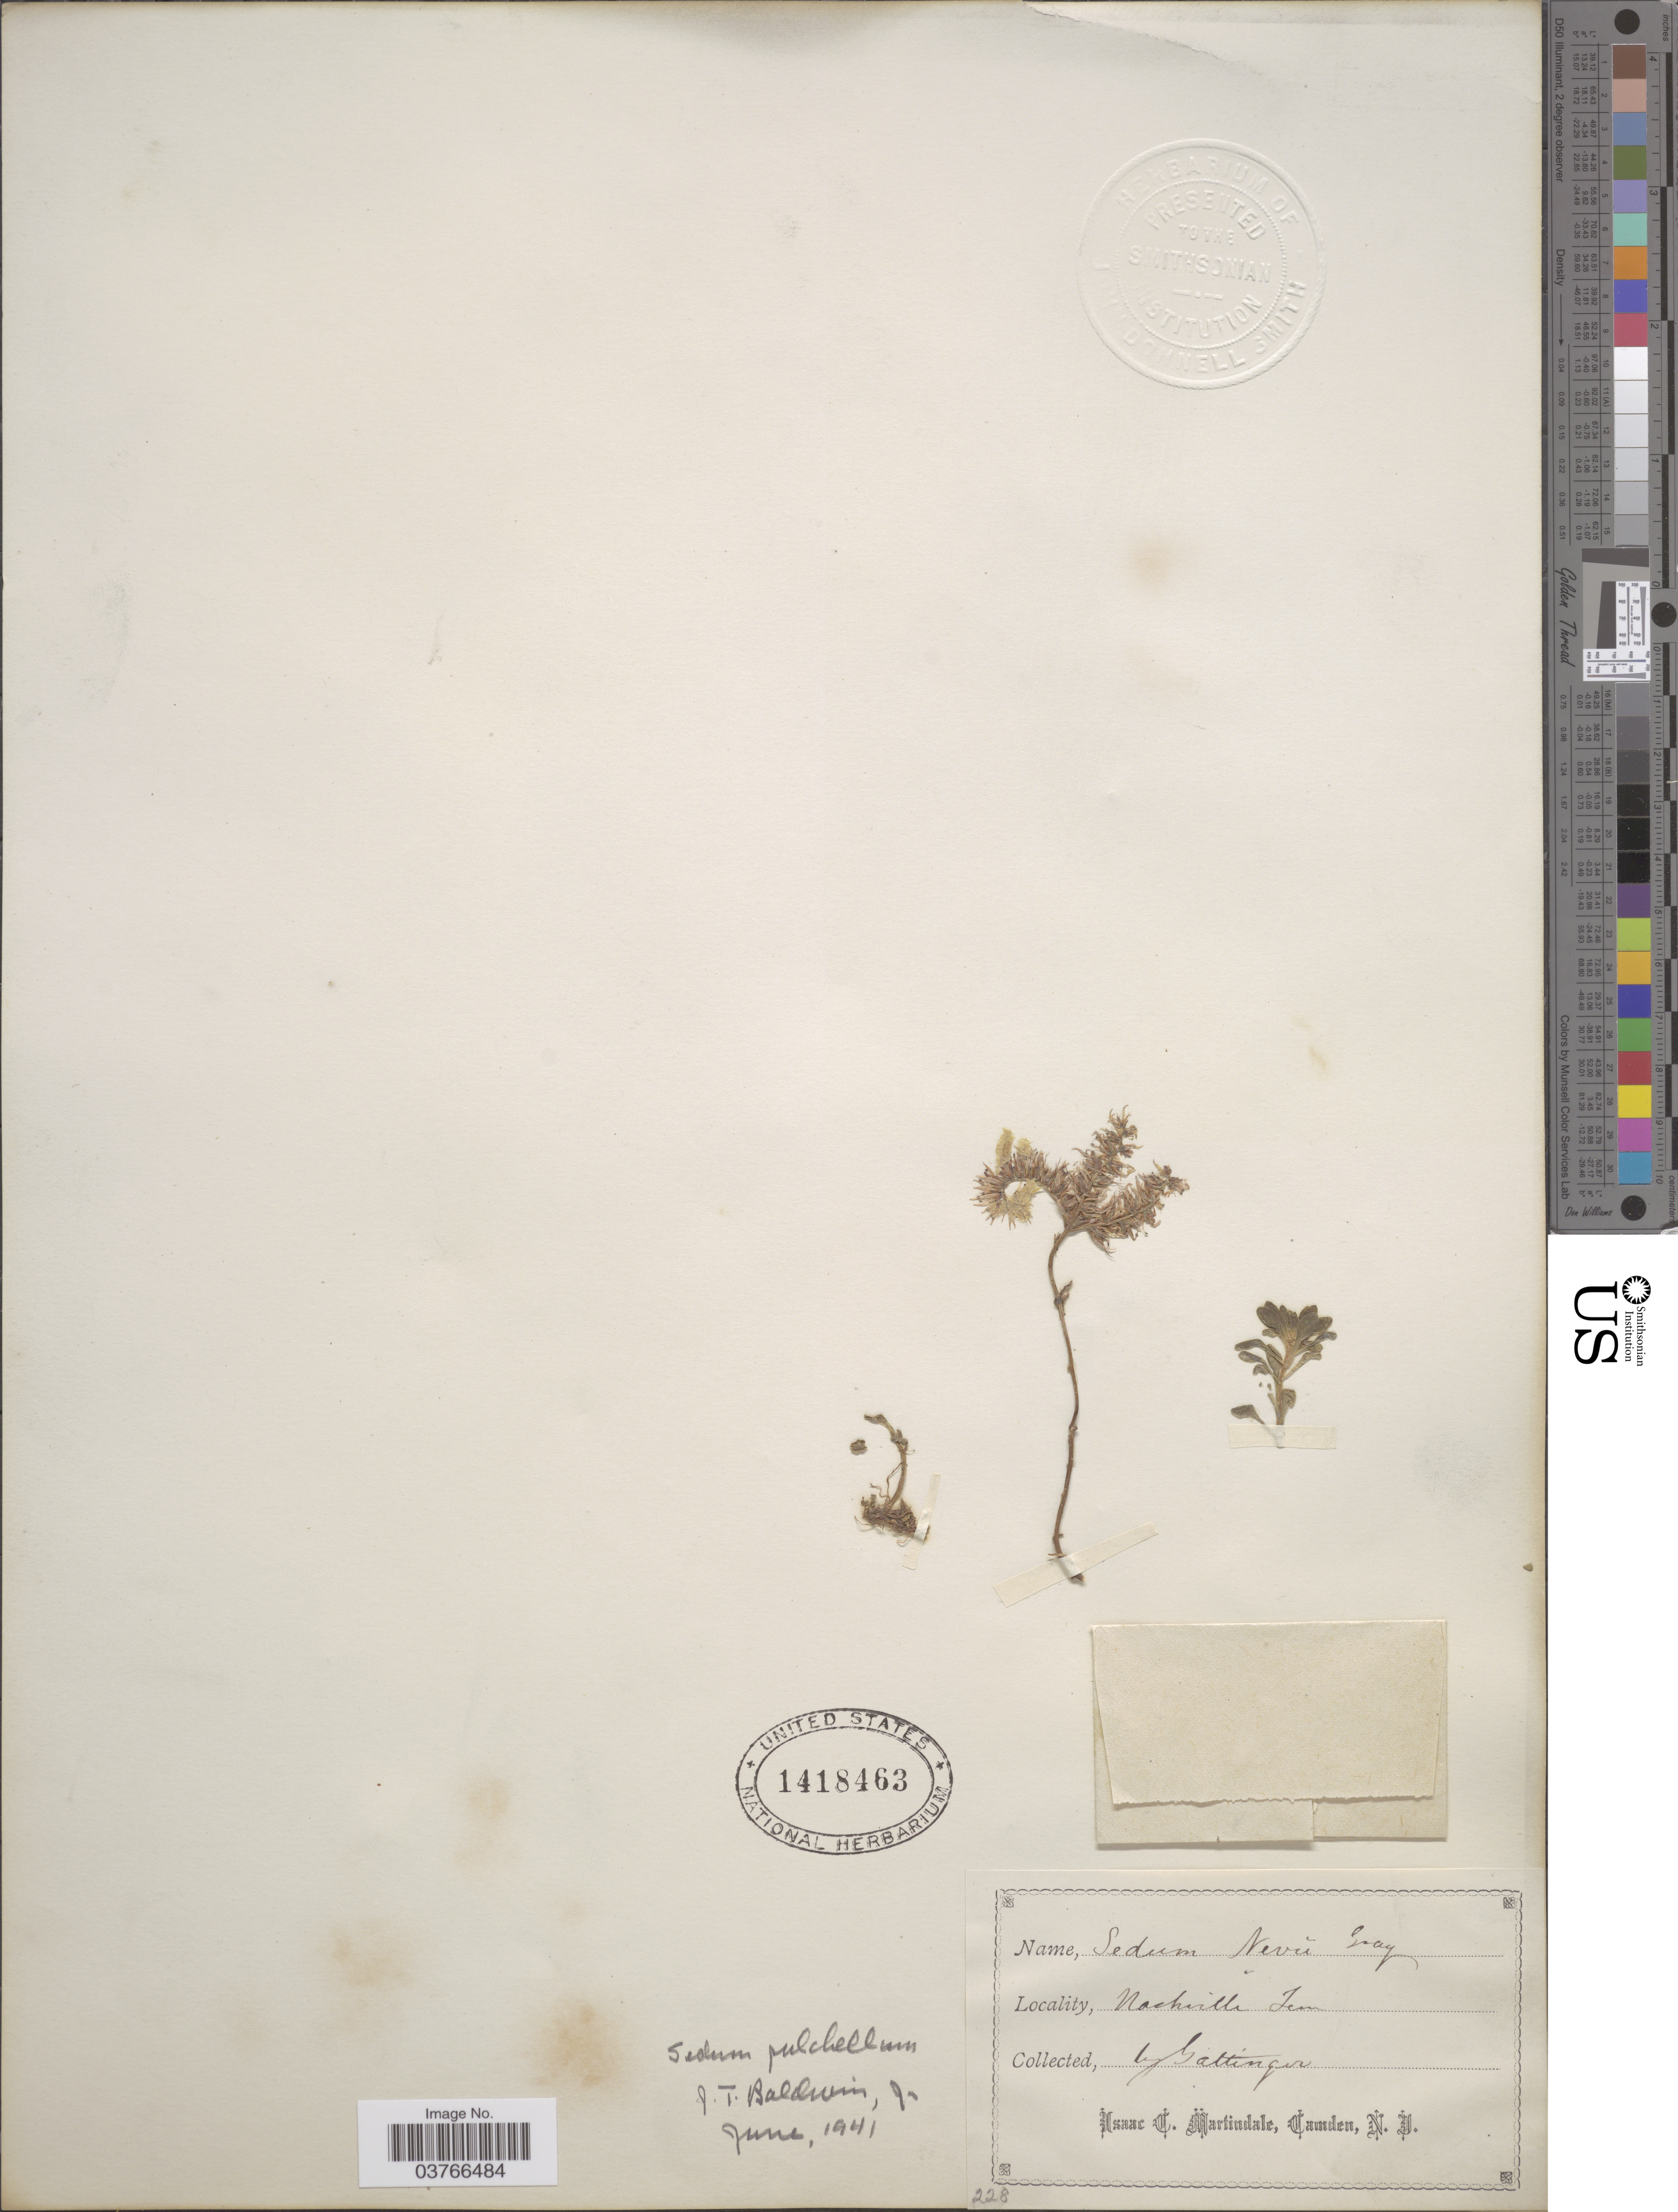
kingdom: Plantae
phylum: Tracheophyta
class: Magnoliopsida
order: Saxifragales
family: Crassulaceae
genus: Sedum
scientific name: Sedum pulchellum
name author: Michx.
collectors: Gattinger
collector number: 228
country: United States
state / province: Tennessee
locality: Nashville.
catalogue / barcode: US 1418463